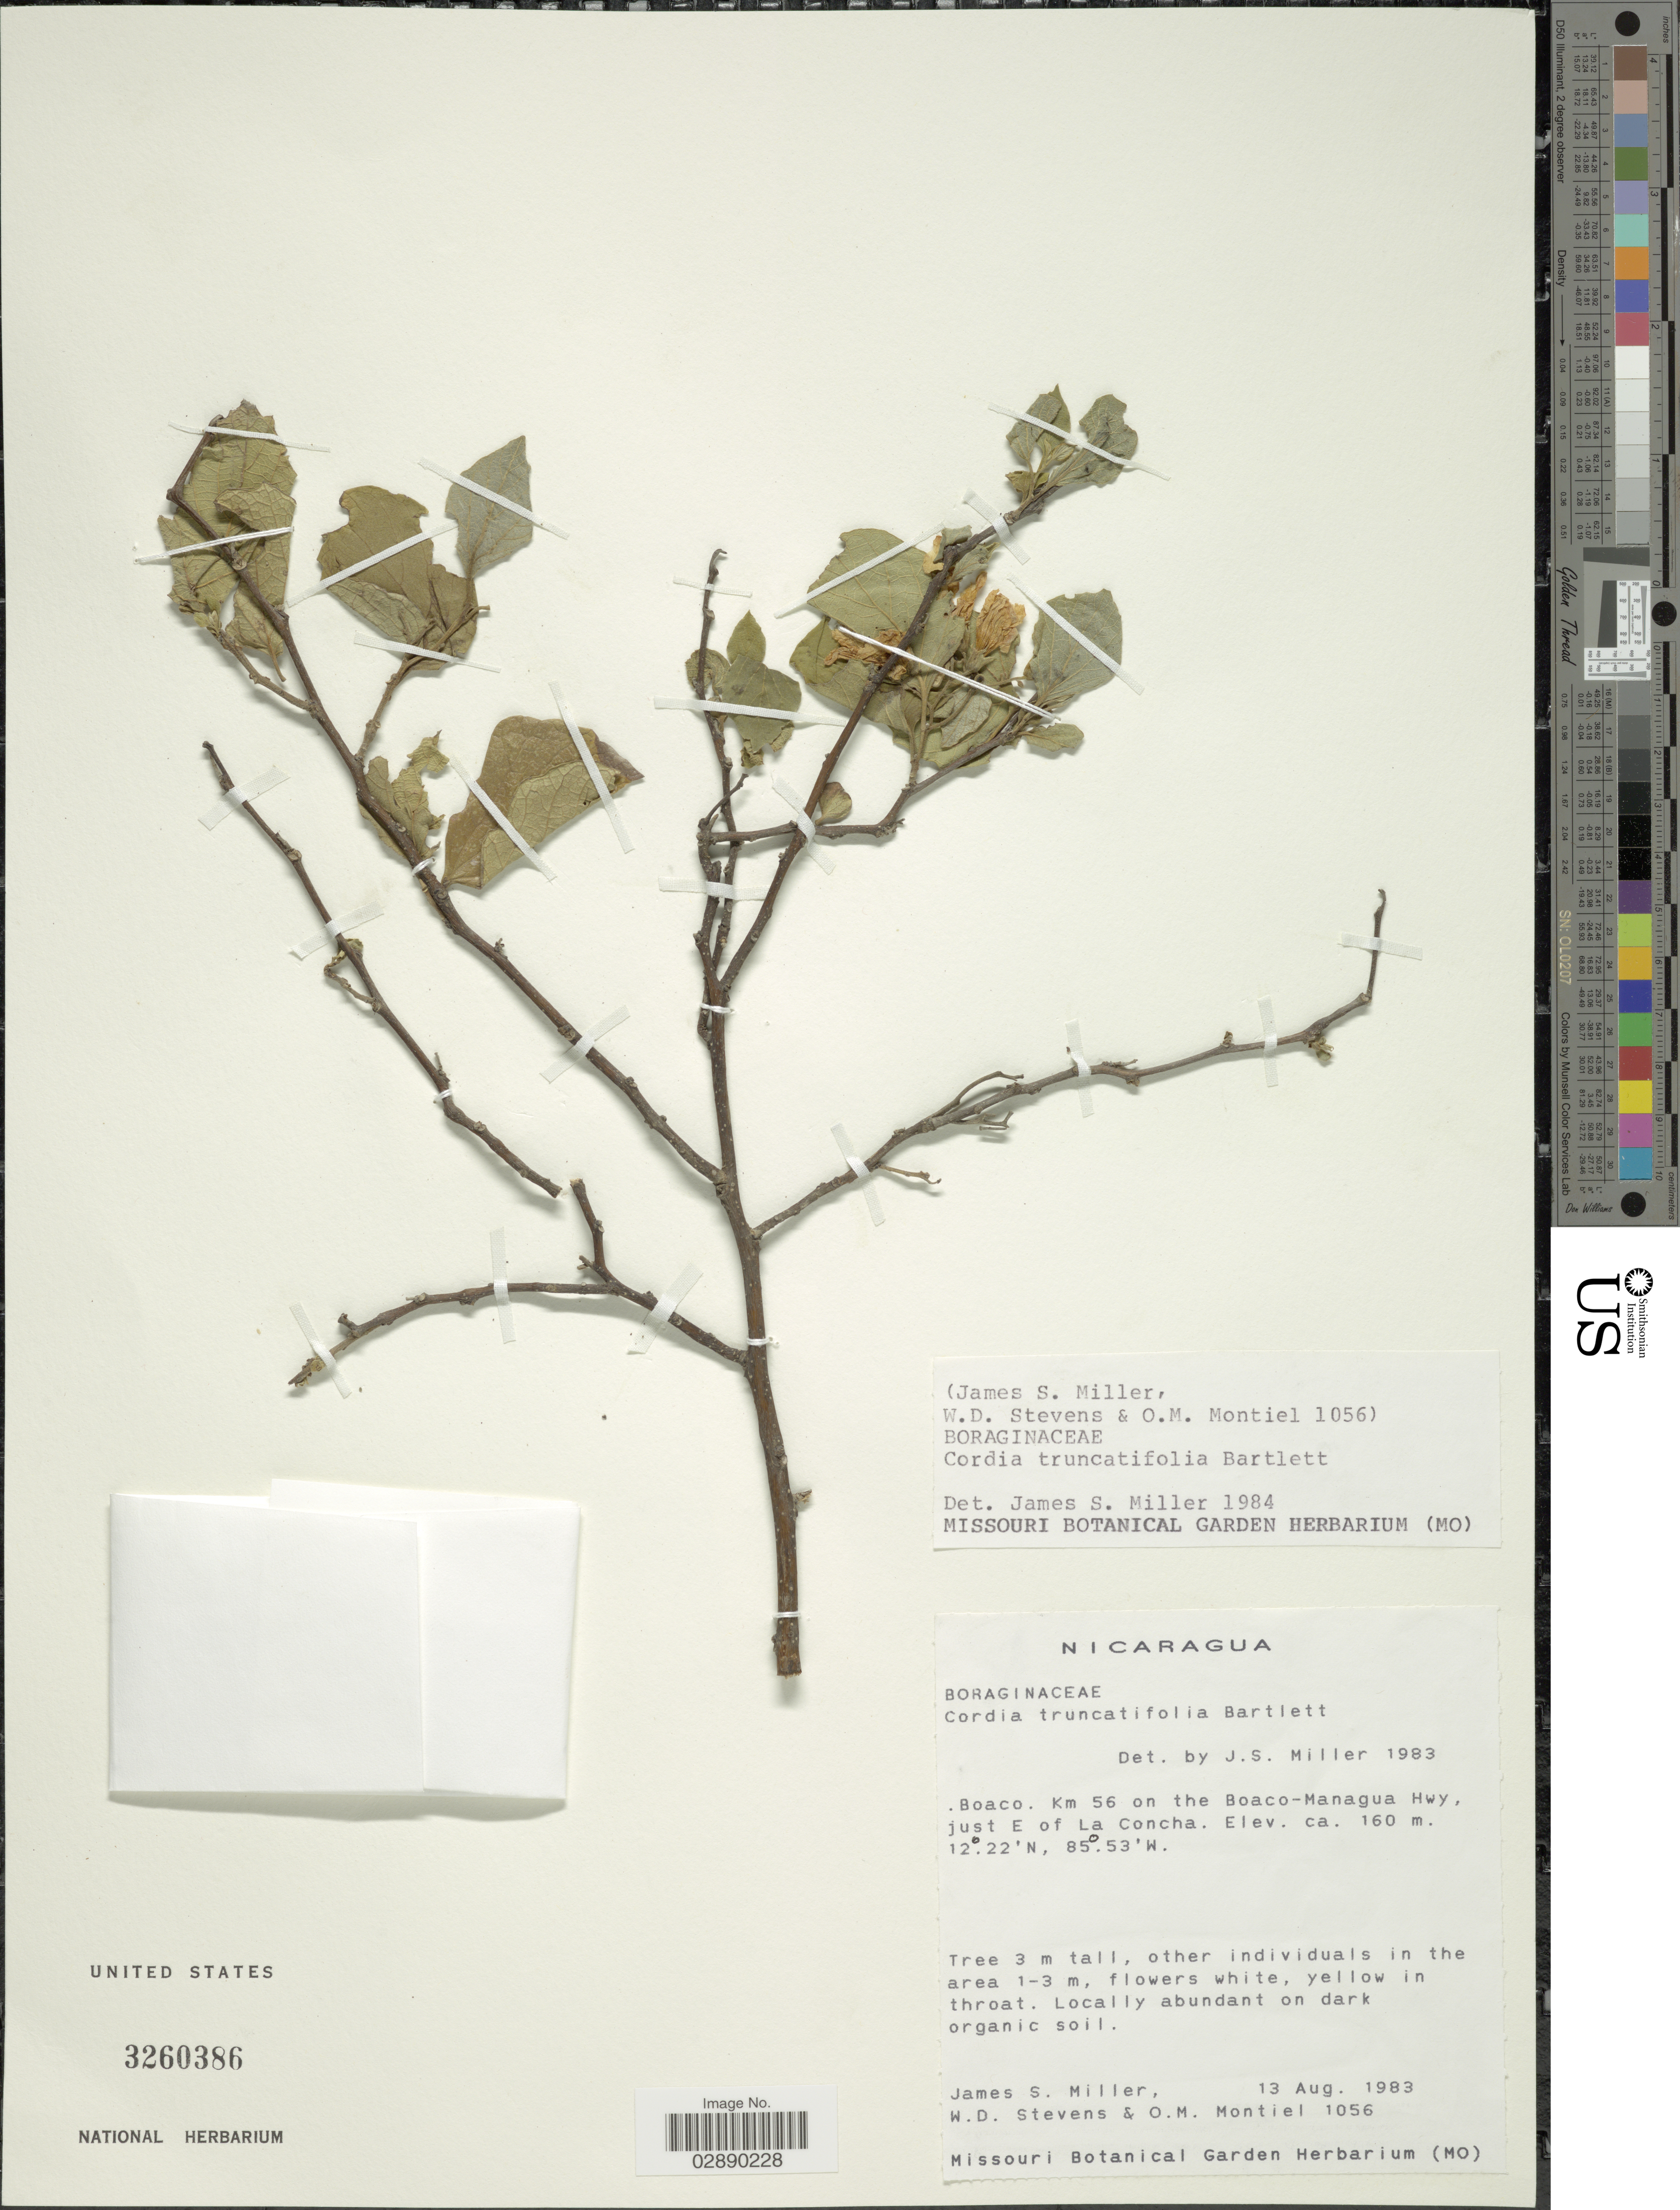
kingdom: Plantae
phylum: Tracheophyta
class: Magnoliopsida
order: Boraginales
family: Cordiaceae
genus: Cordia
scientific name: Cordia truncatifolia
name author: Bartlett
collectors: J. S. Miller, W. D. Stevens & O. Montiel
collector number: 1056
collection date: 1983-08-13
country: Nicaragua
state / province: Boaco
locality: Km 56 on the Boaco-Managua Hwy, just E of La Concha.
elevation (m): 160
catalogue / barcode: US 3260386